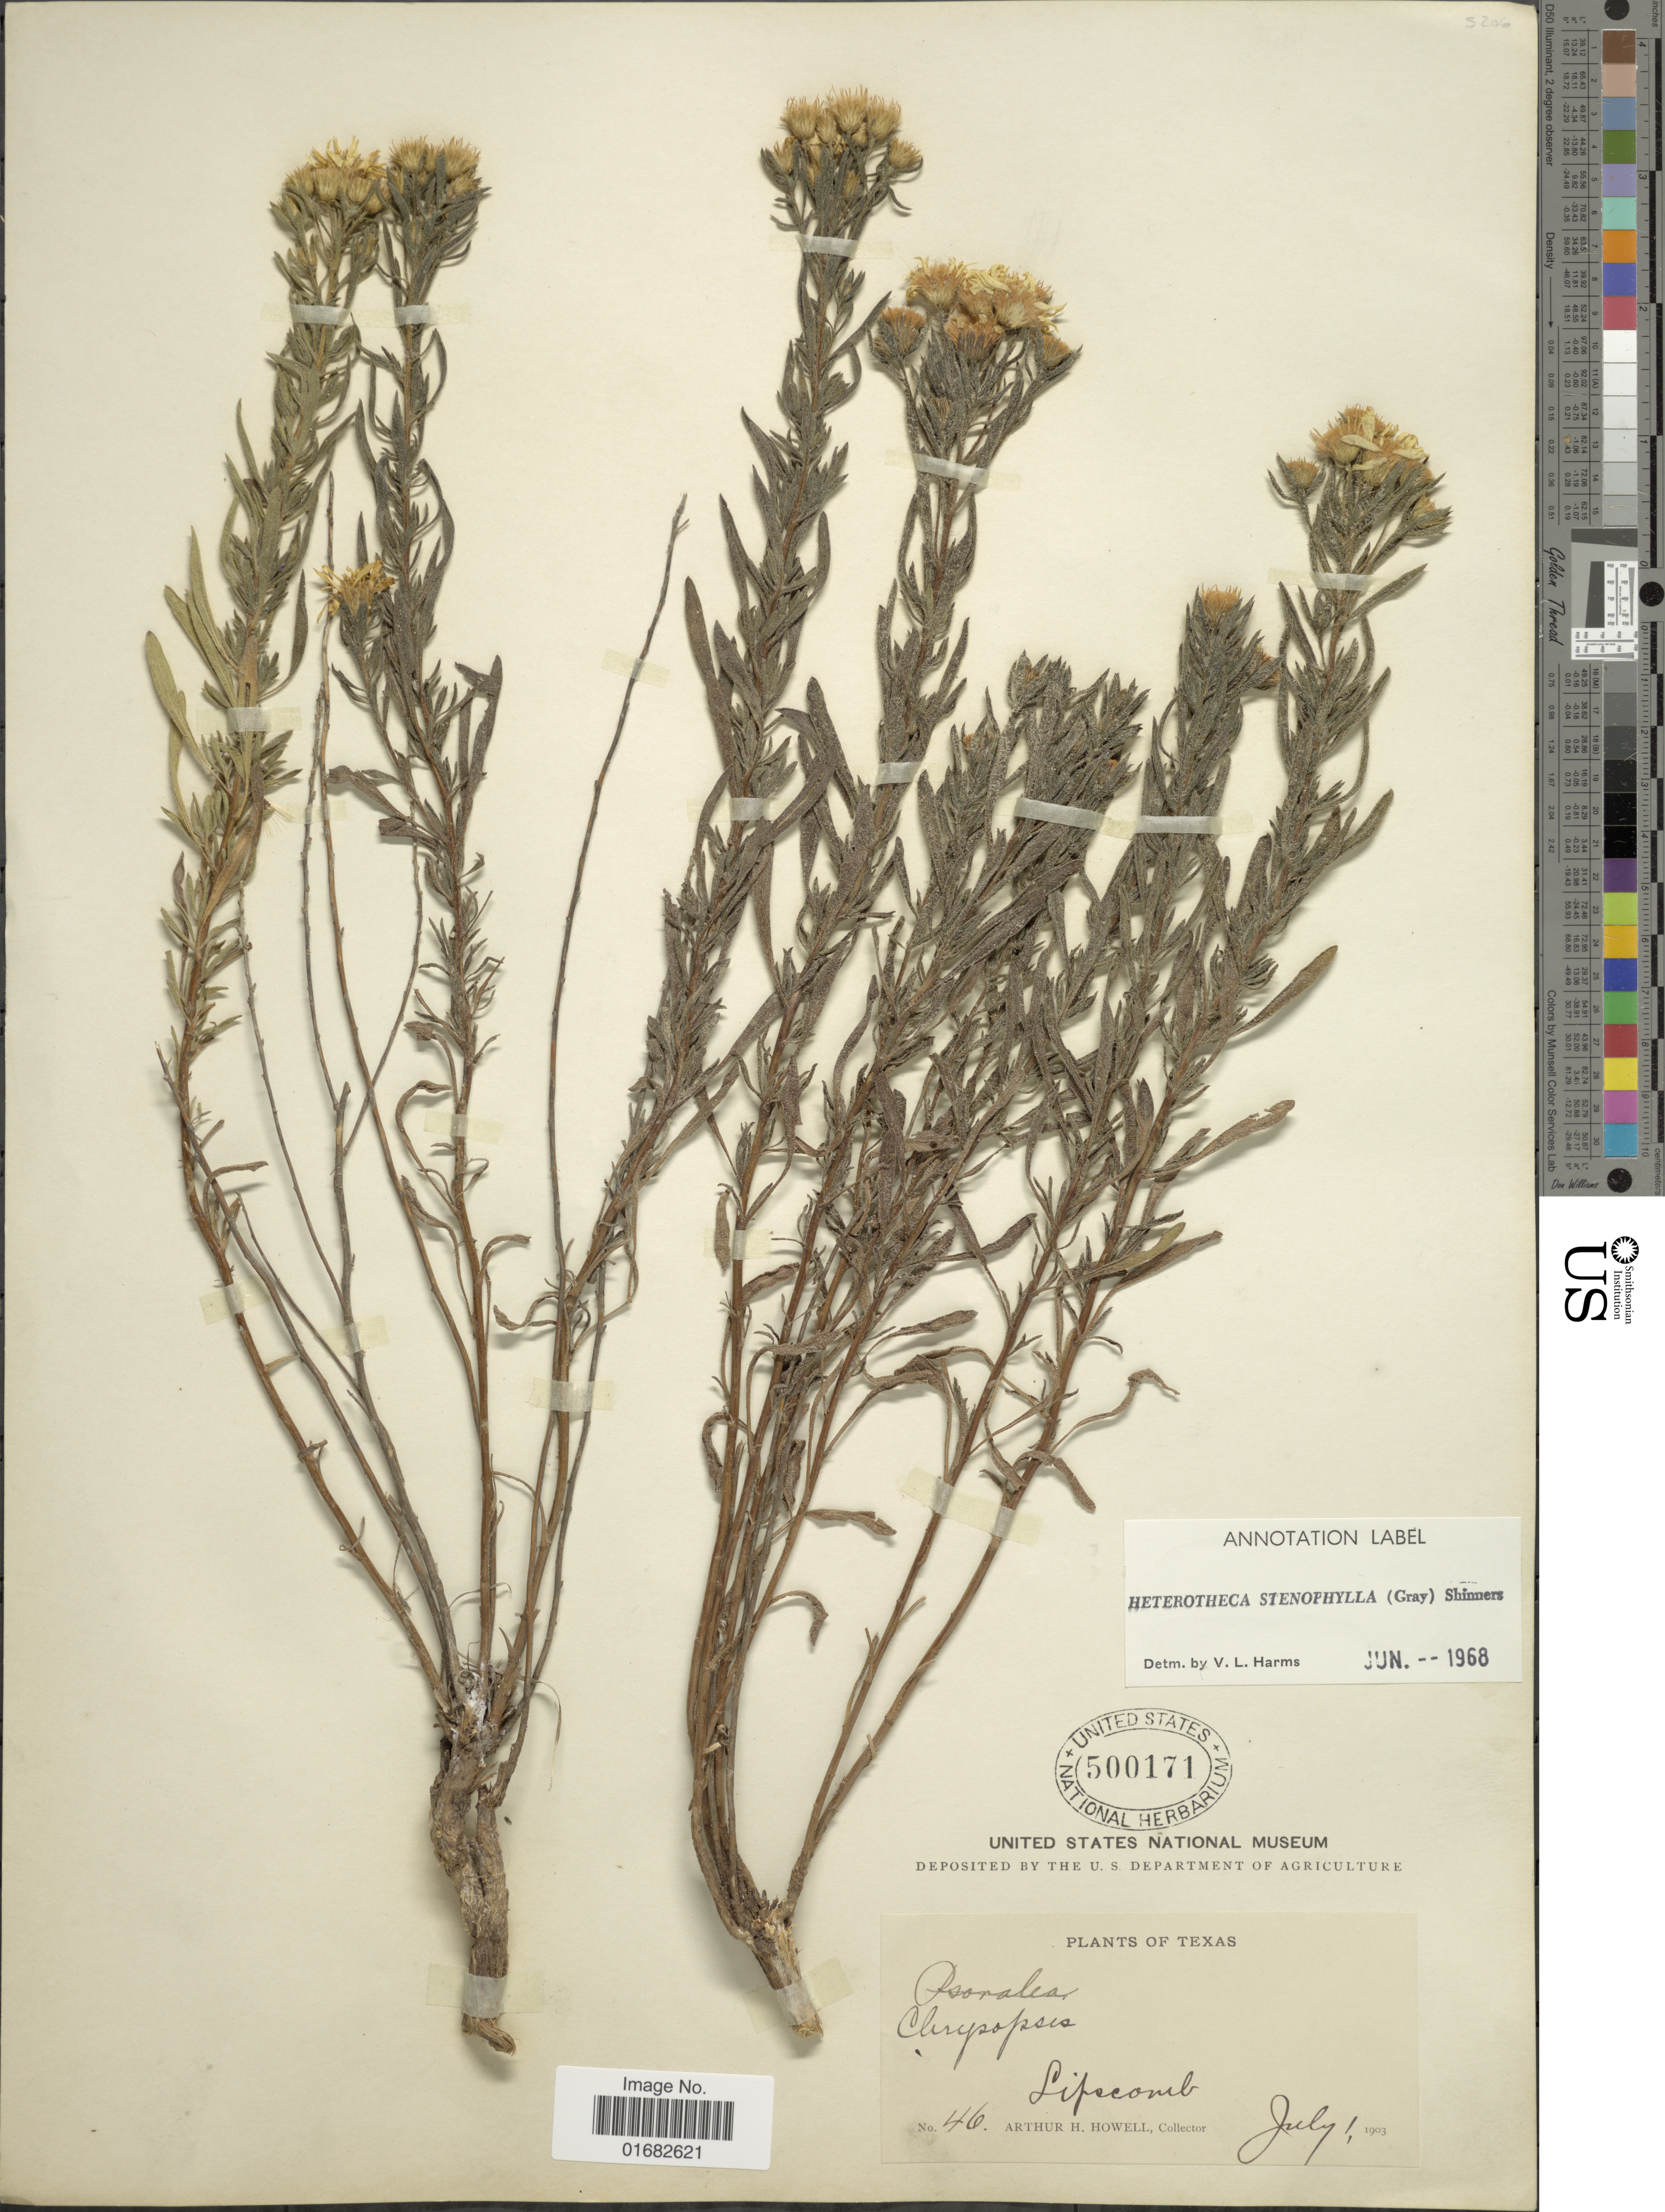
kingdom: Plantae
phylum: Tracheophyta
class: Magnoliopsida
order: Asterales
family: Asteraceae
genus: Heterotheca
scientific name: Heterotheca stenophylla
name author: (A. Gray) Shinners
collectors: A. H. Howell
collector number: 46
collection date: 1903-07-01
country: United States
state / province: Texas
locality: Lipscomb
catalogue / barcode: US 500171